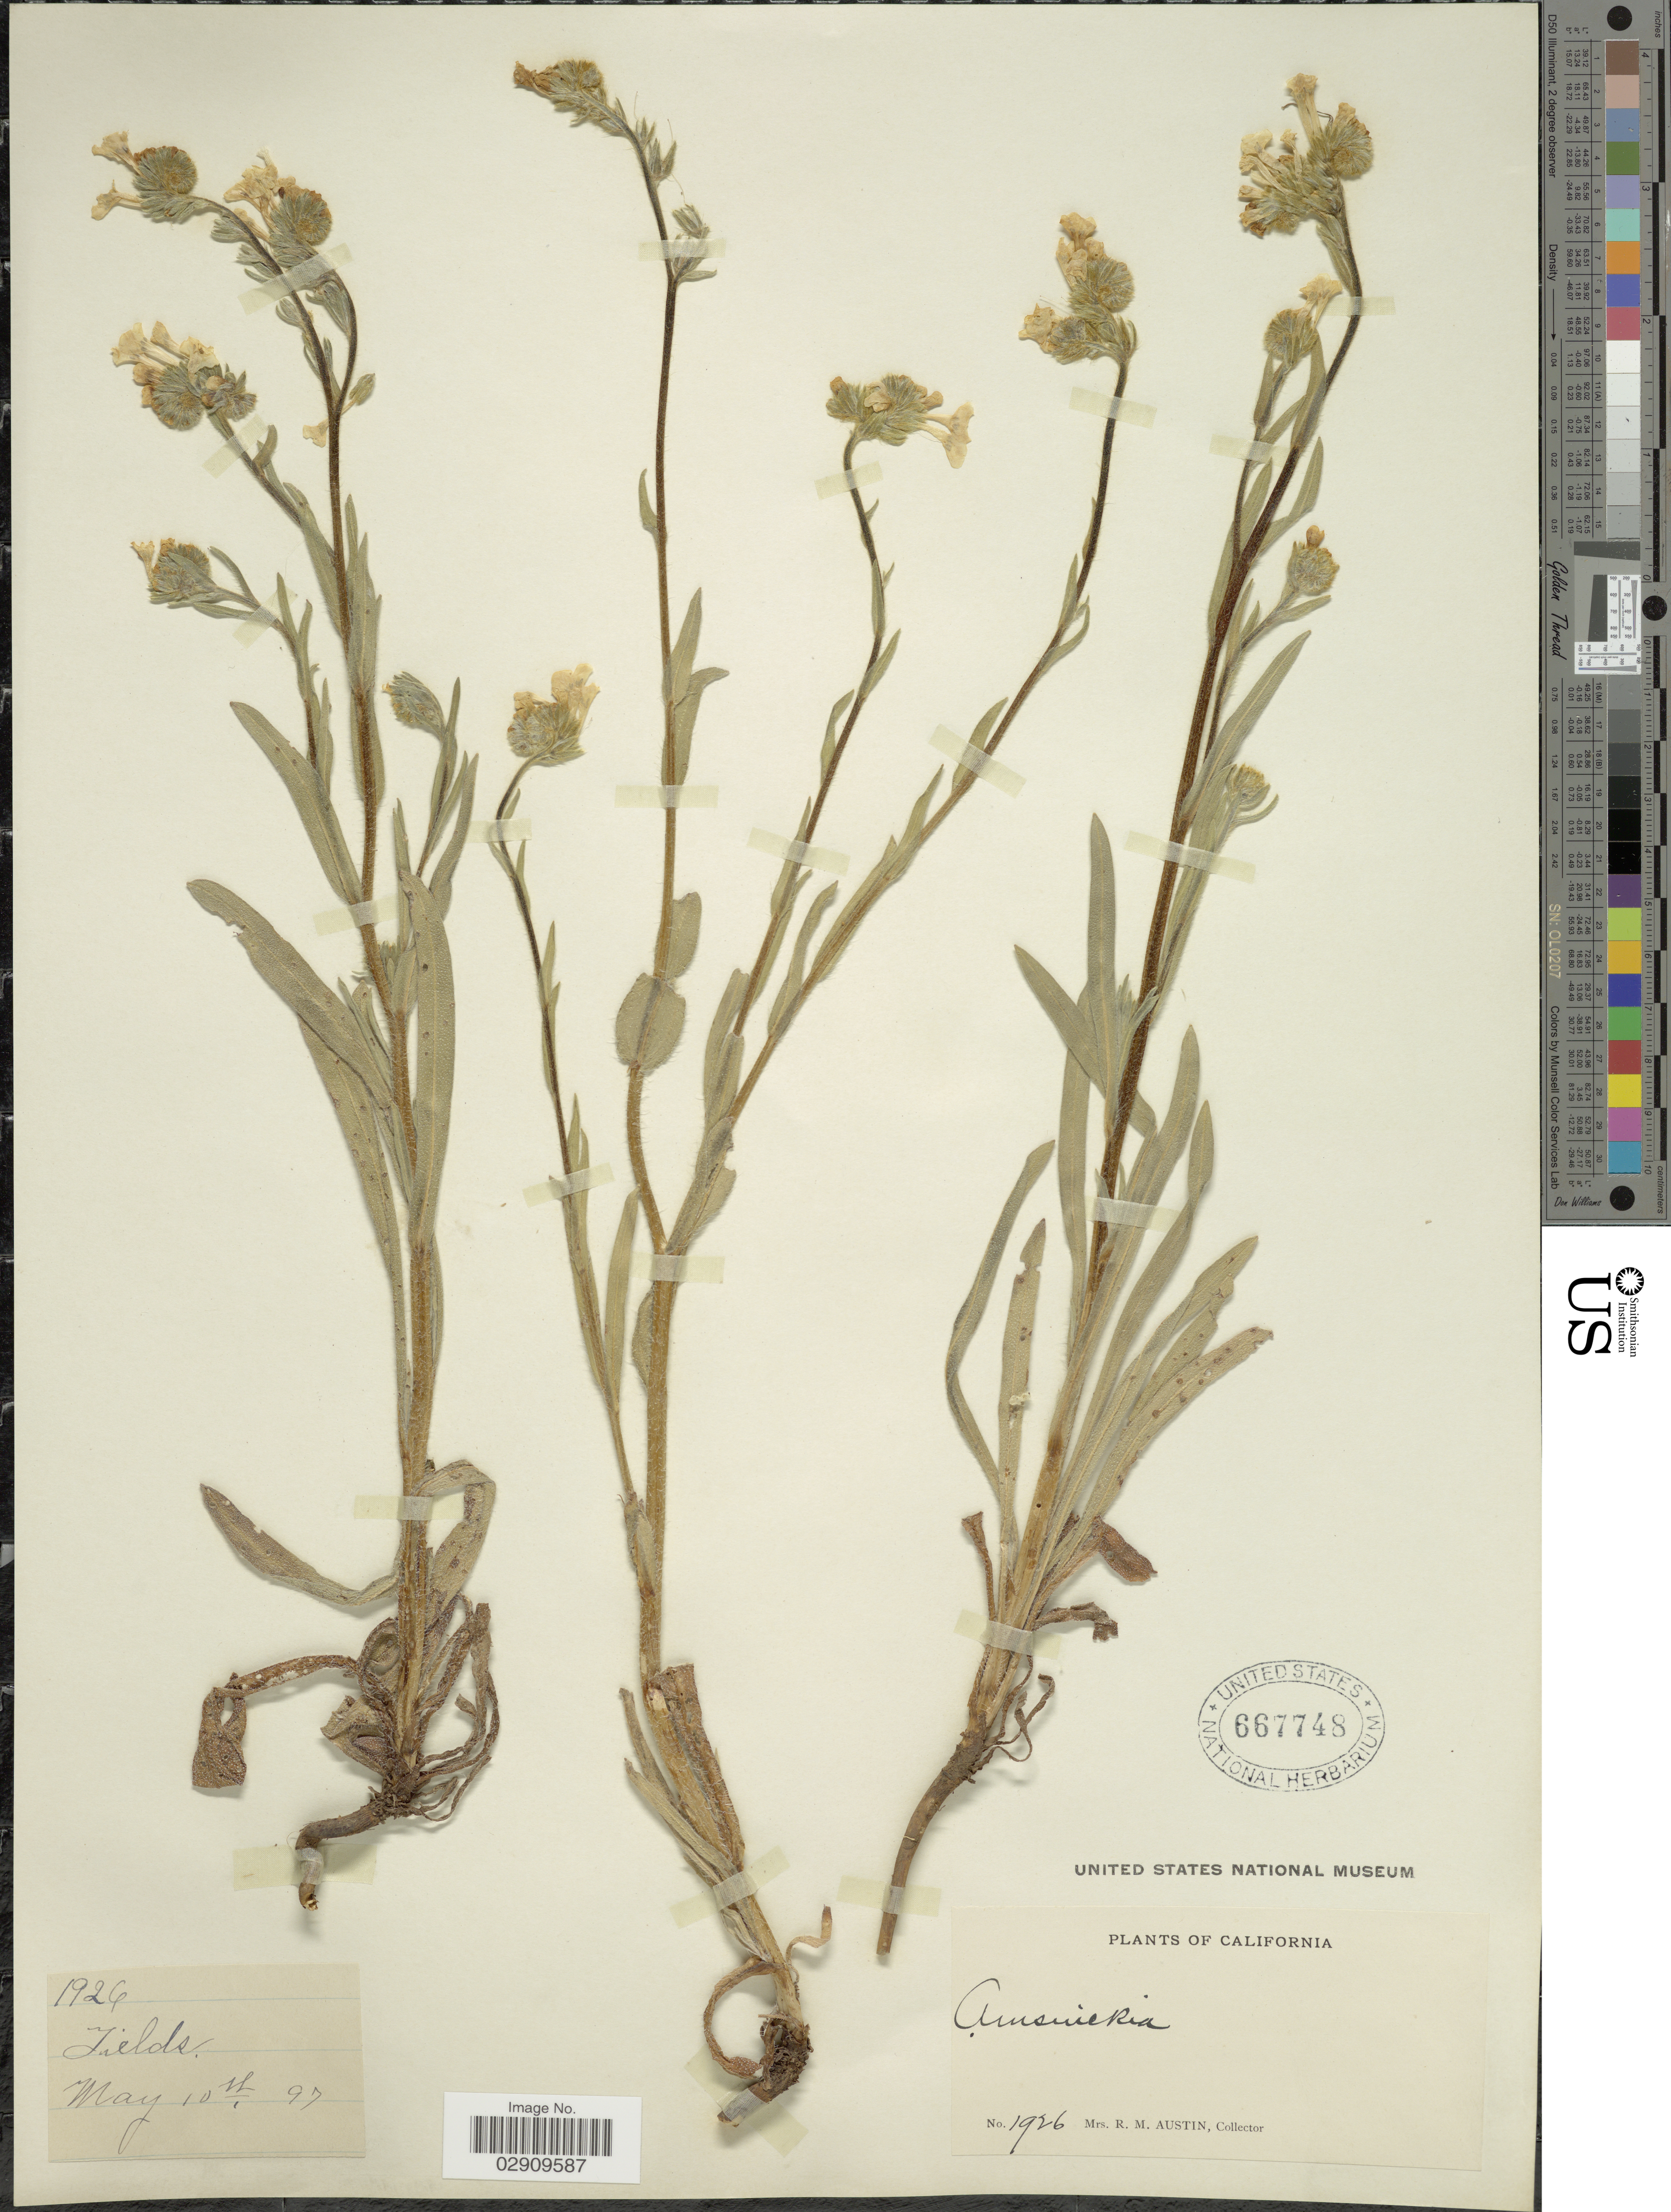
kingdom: Plantae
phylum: Tracheophyta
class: Magnoliopsida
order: Boraginales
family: Boraginaceae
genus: Amsinckia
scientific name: Amsinckia sp.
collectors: R. Austin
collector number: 1926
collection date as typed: Transcribed d/m/y: 10/5/97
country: United States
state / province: California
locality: Fields.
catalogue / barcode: US 667748